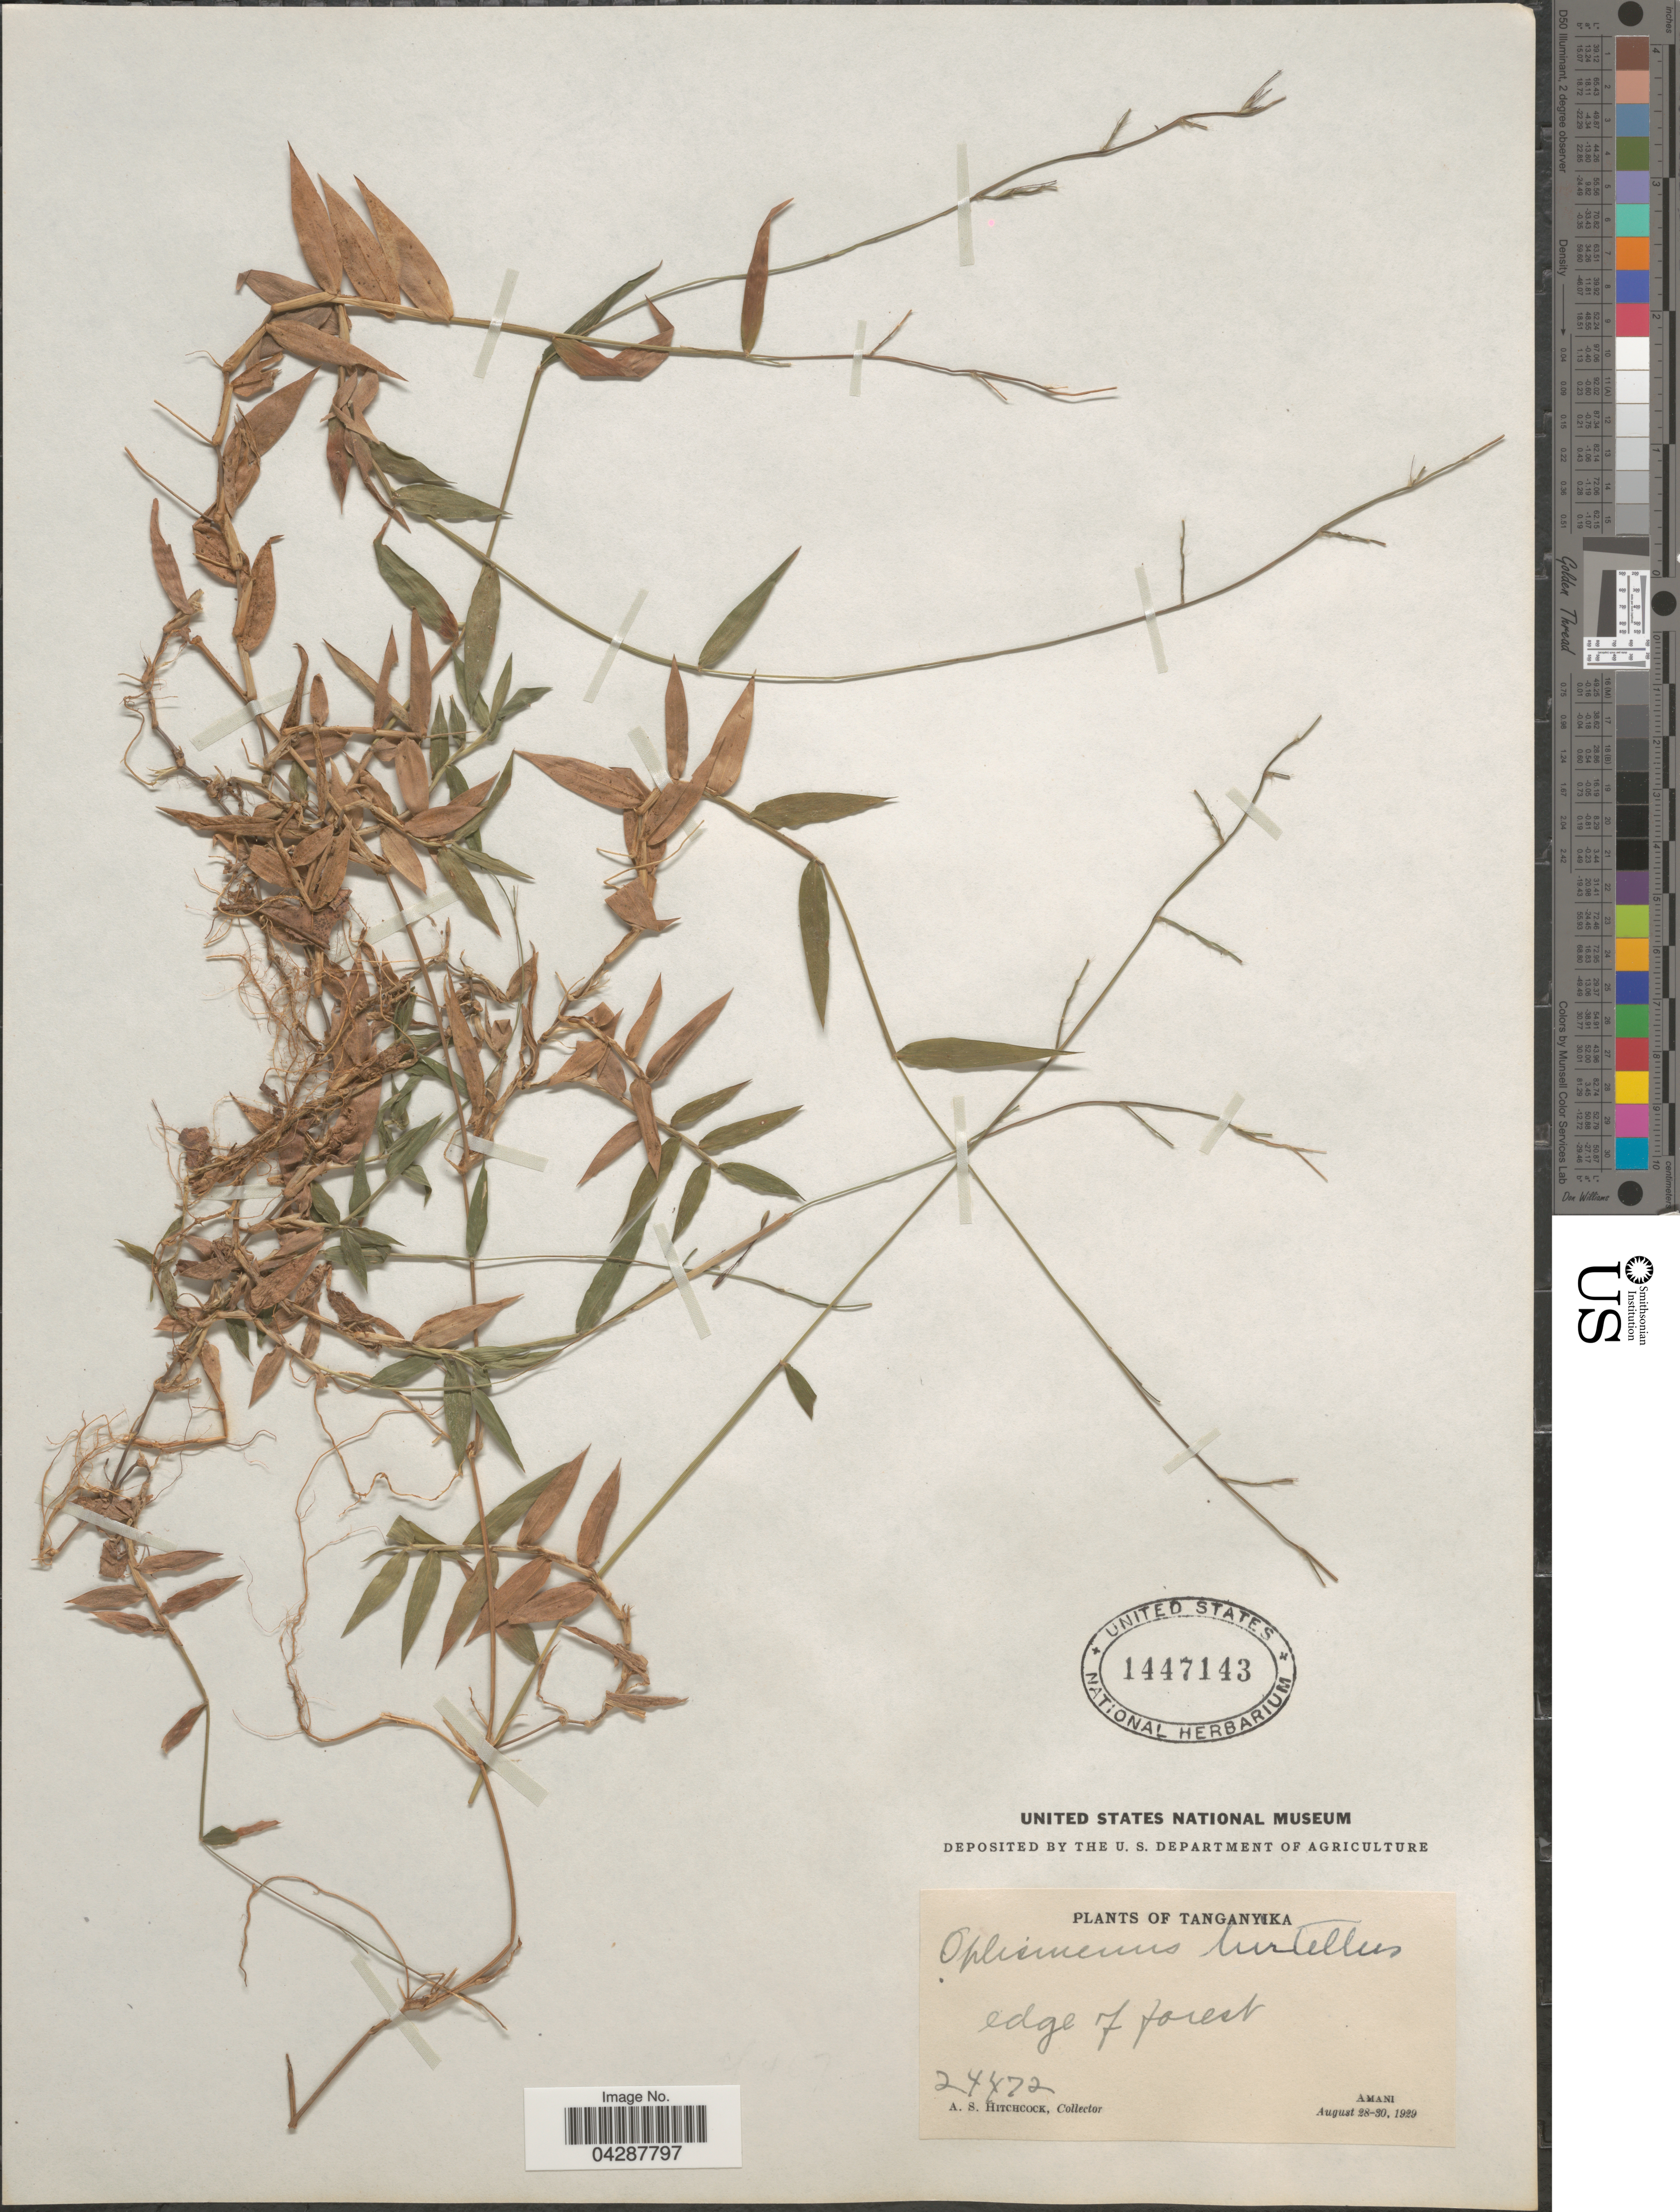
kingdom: Plantae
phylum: Tracheophyta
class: Liliopsida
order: Poales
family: Poaceae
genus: Oplismenus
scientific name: Oplismenus hirtellus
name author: (L.) P. Beauv.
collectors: A. S. Hitchcock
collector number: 24472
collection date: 1929-08-28/1929-08-30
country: Tanzania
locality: Tanganyika. Amani.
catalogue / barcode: US 1447143